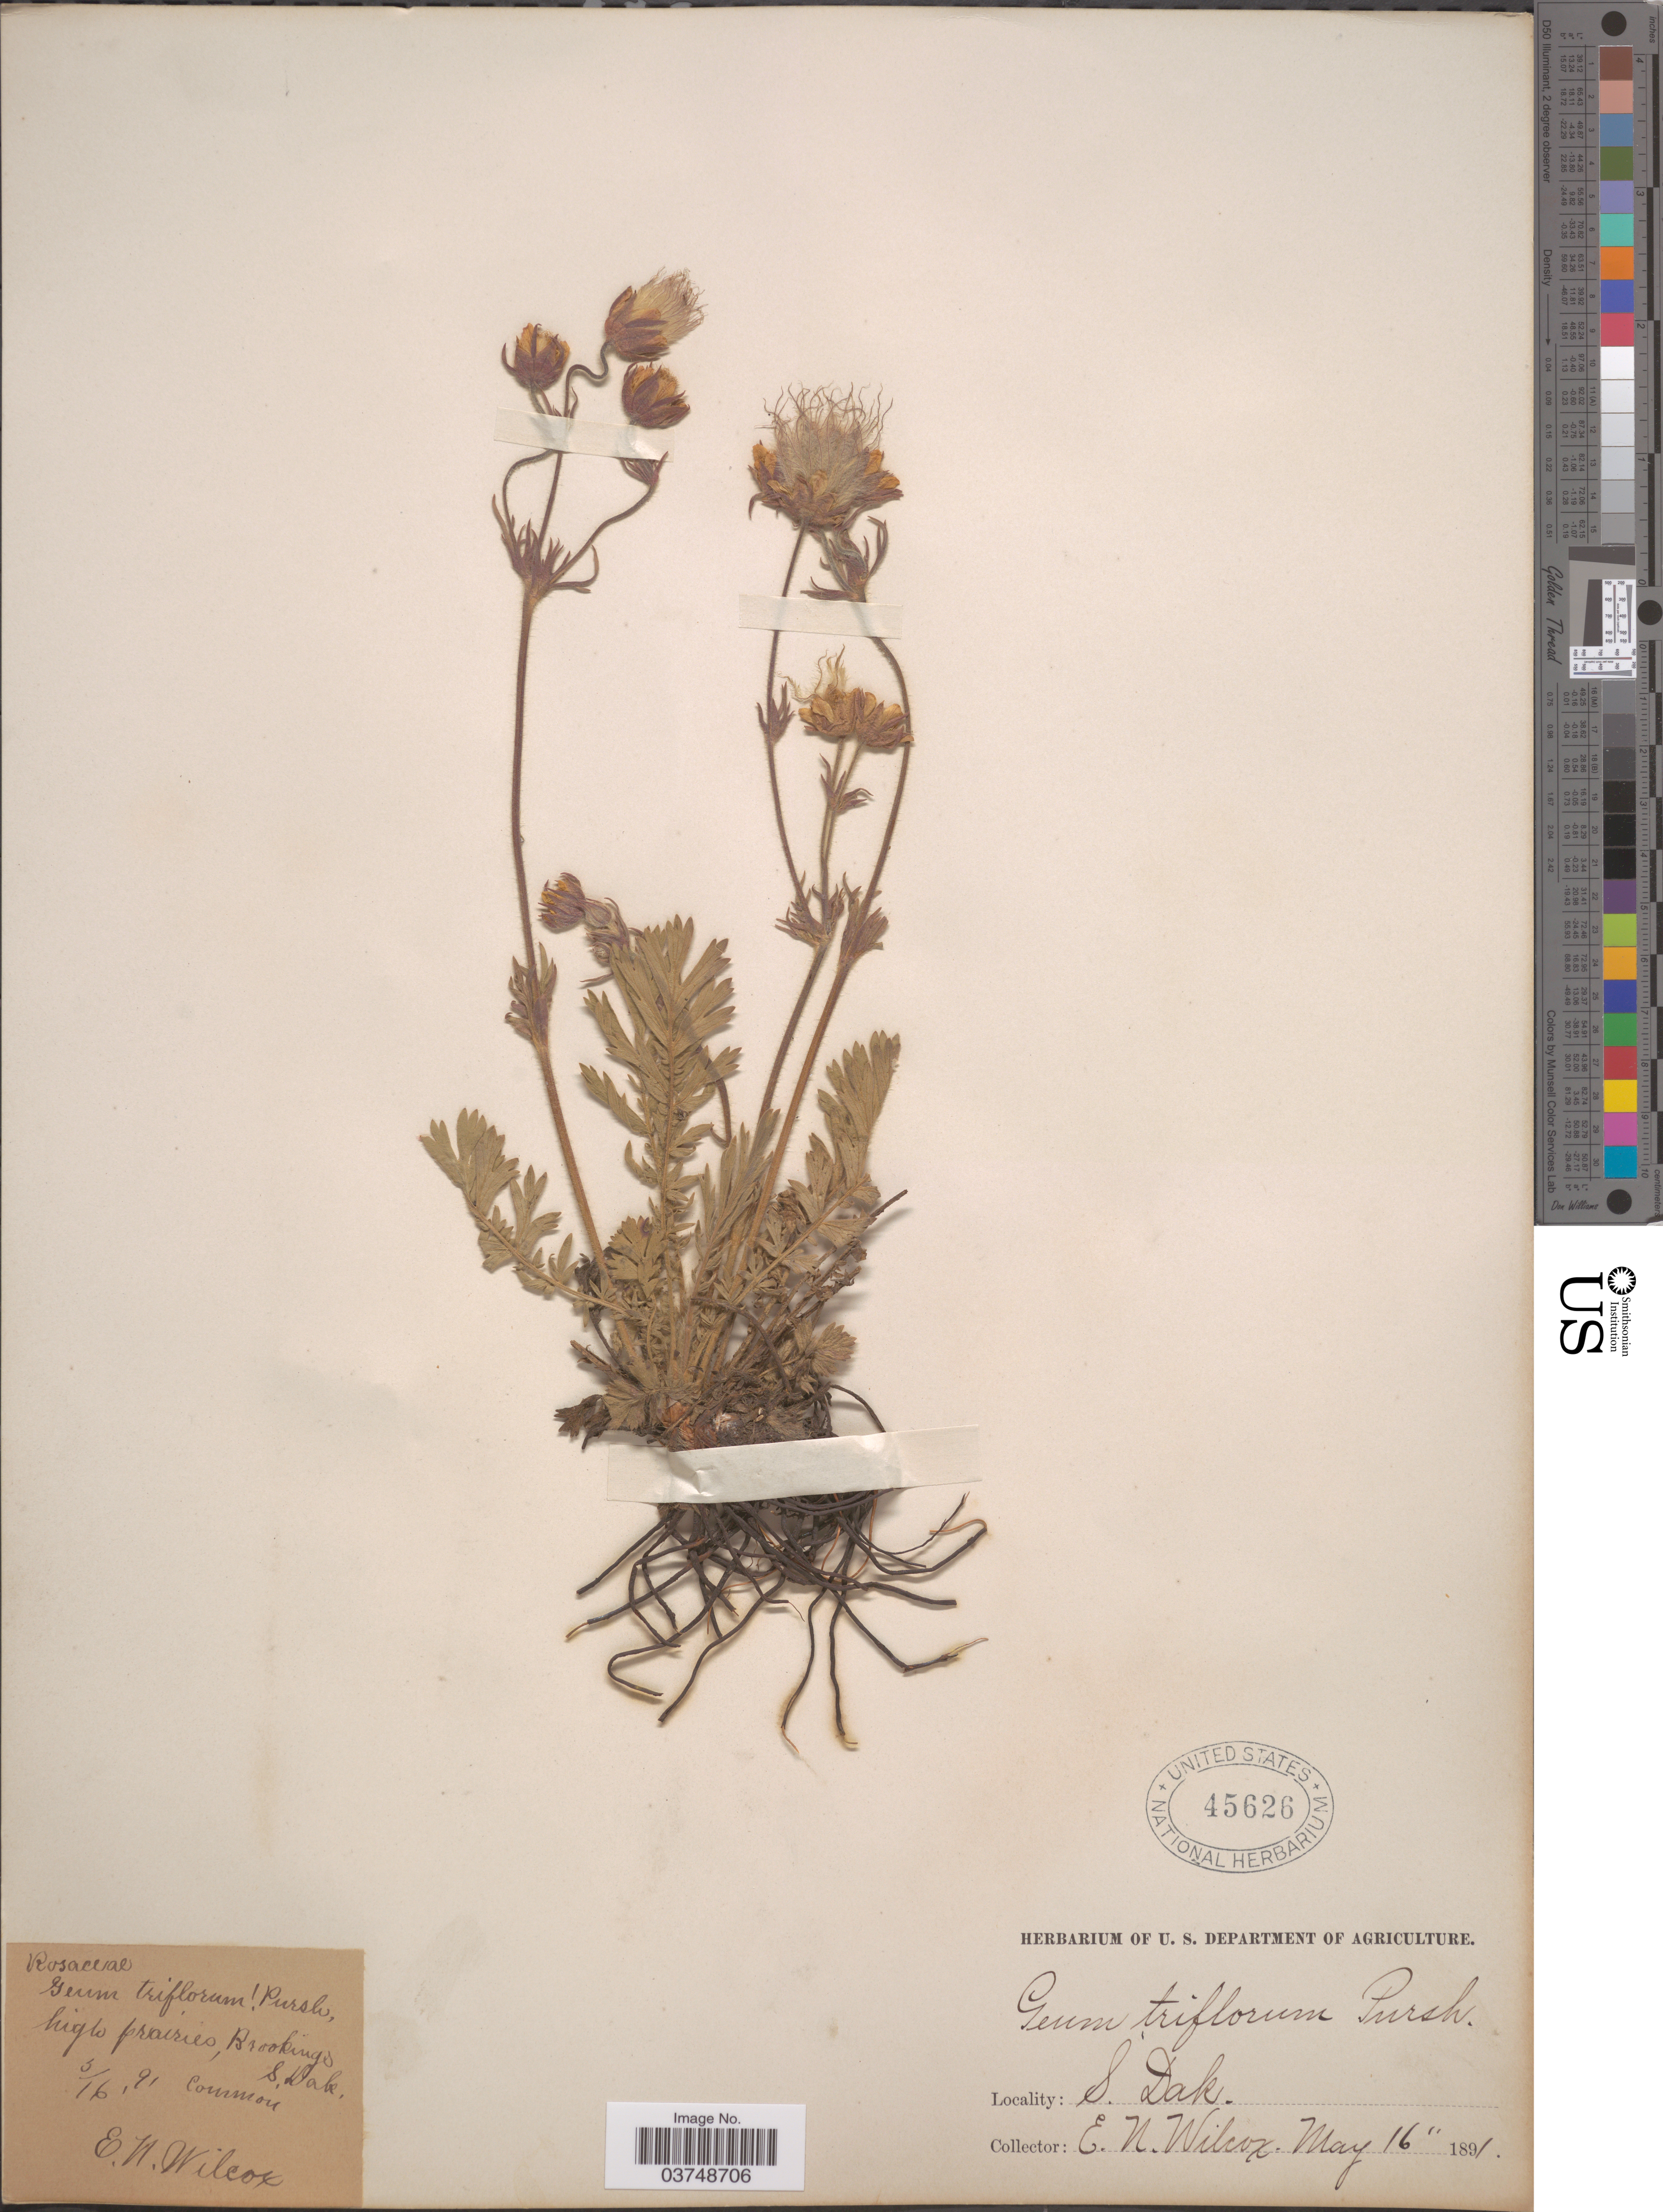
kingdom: Plantae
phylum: Tracheophyta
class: Magnoliopsida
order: Rosales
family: Rosaceae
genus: Geum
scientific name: Geum triflorum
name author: Pursh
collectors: E. Wilcox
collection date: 1891-05-16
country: United States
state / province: South Dakota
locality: Brookings.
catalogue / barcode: US 45626